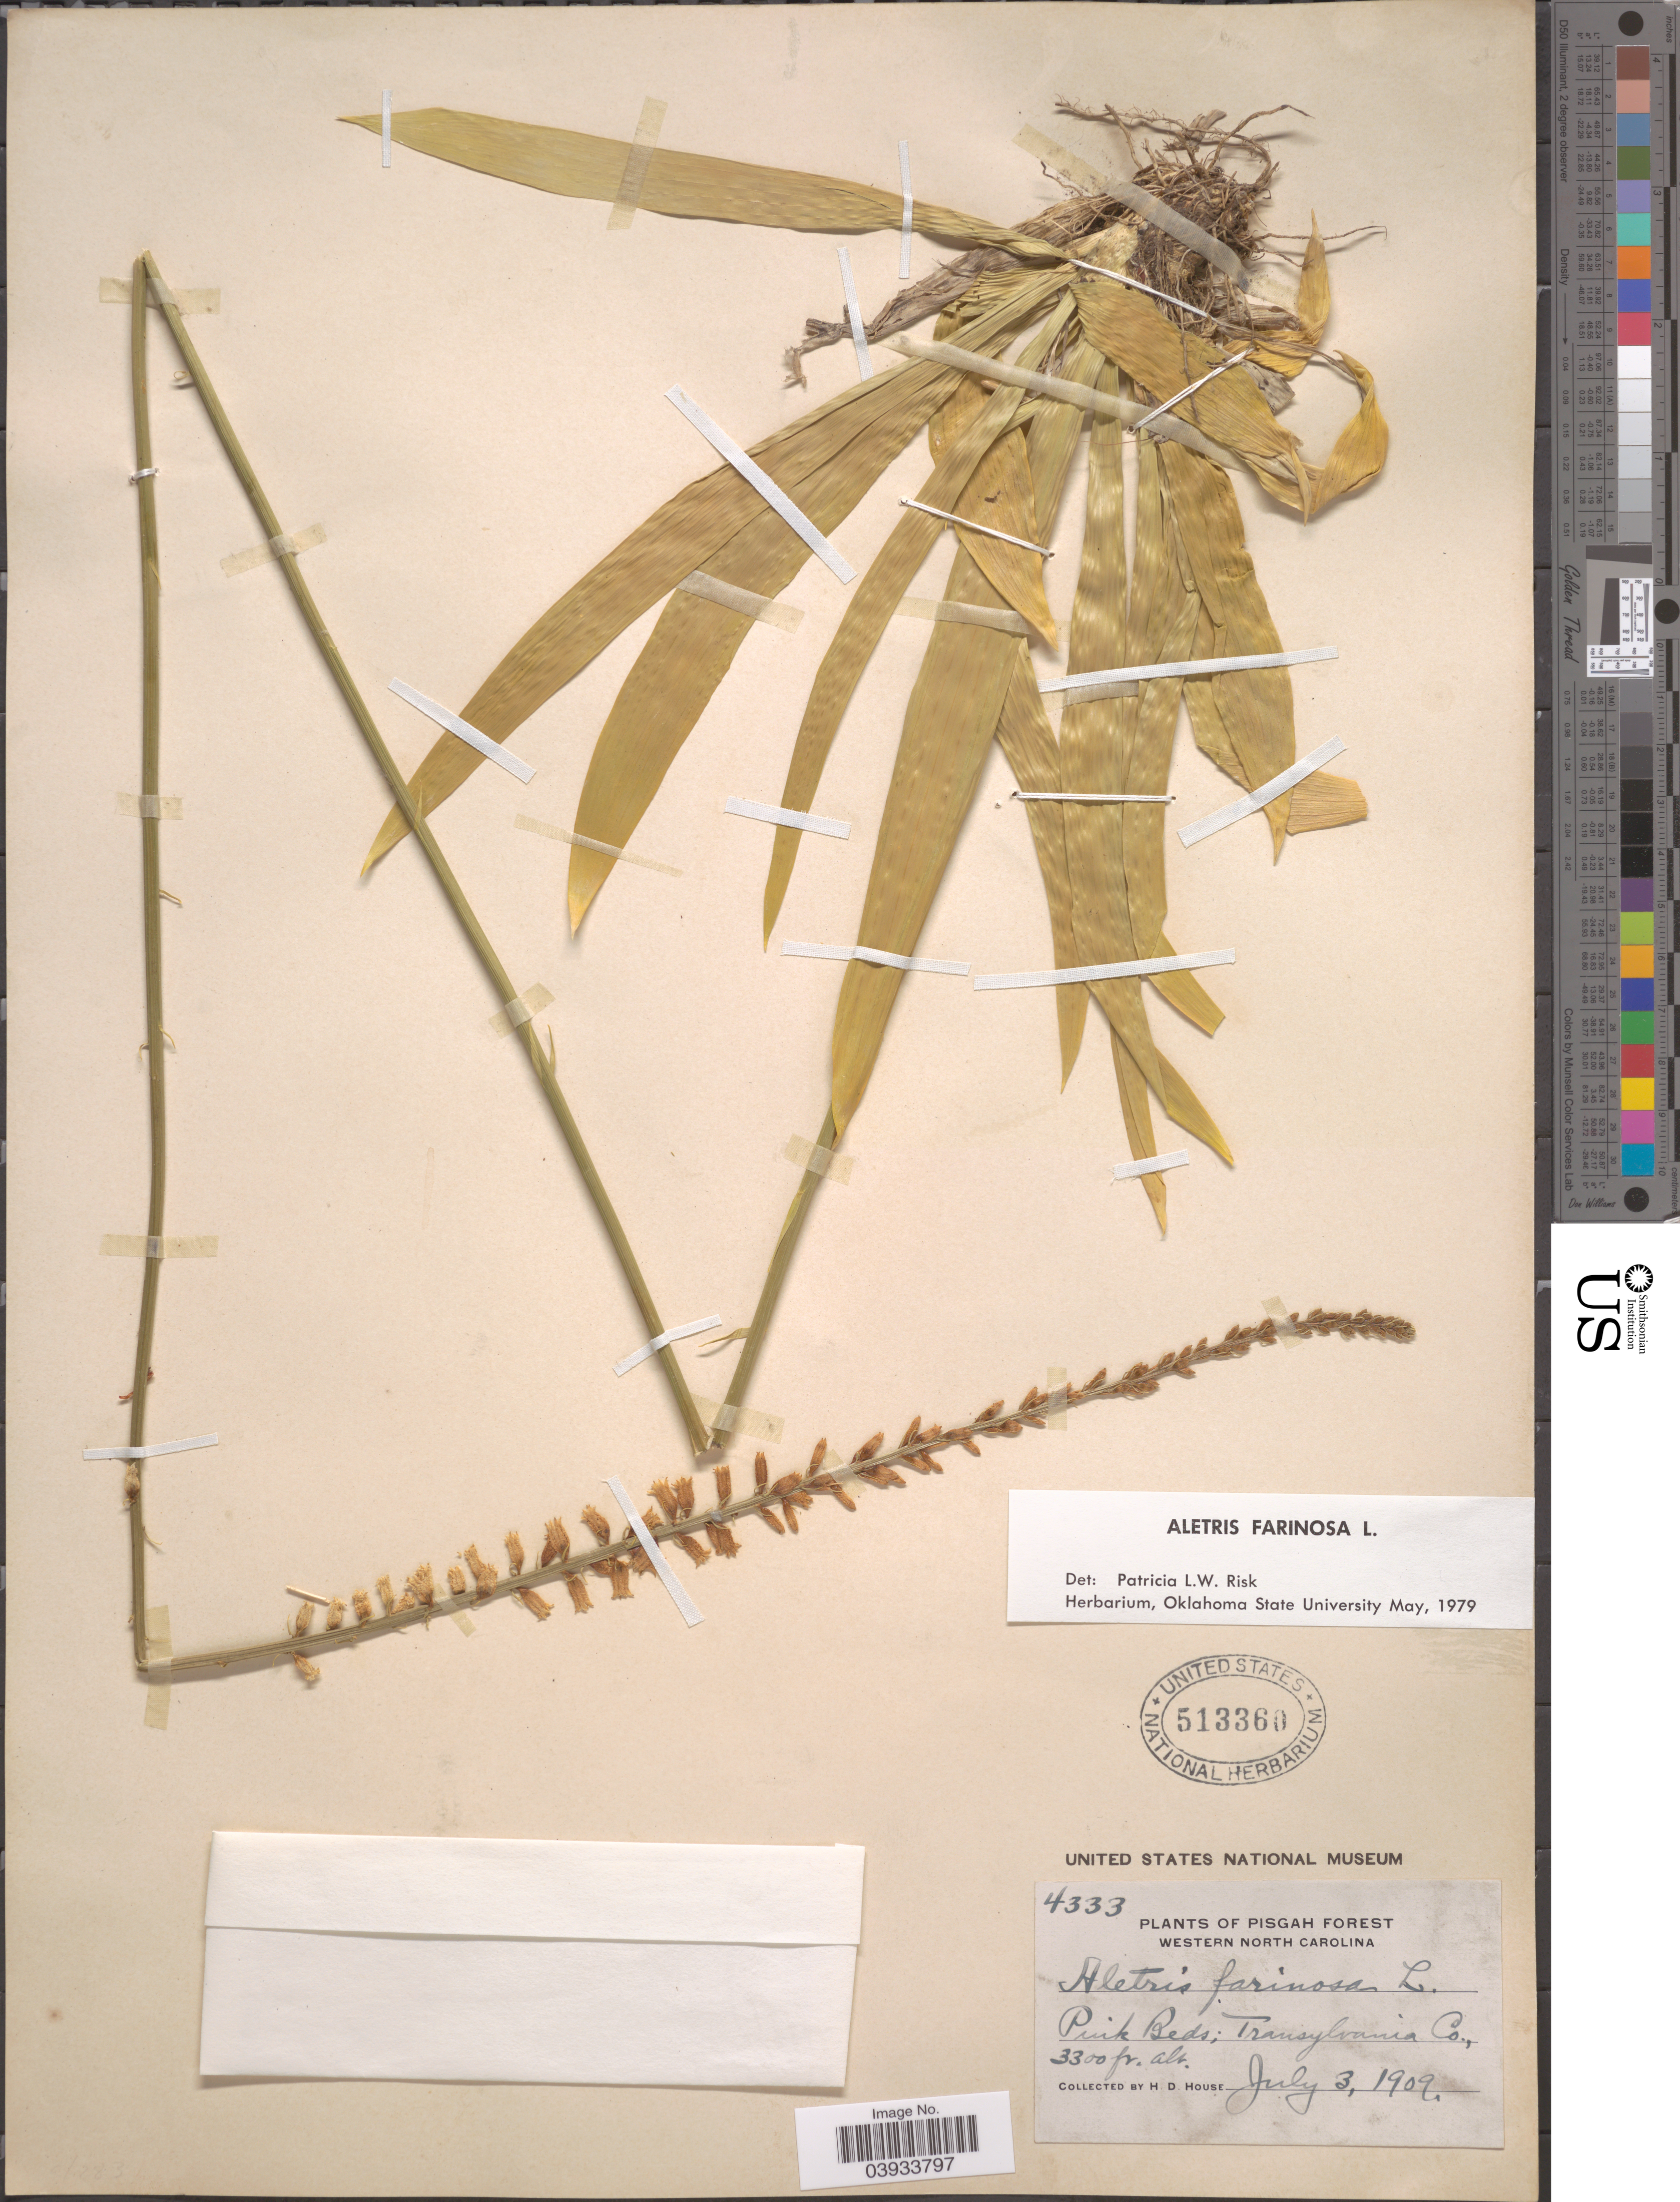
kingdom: Plantae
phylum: Tracheophyta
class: Liliopsida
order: Dioscoreales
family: Nartheciaceae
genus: Aletris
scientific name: Aletris farinosa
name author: L.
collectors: H. D. House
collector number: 4333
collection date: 1909-07-03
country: United States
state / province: North Carolina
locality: Pisgah Forest. Western North Carolina. Pink Beds; Transylvania Co.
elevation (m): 1006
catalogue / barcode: US 513360